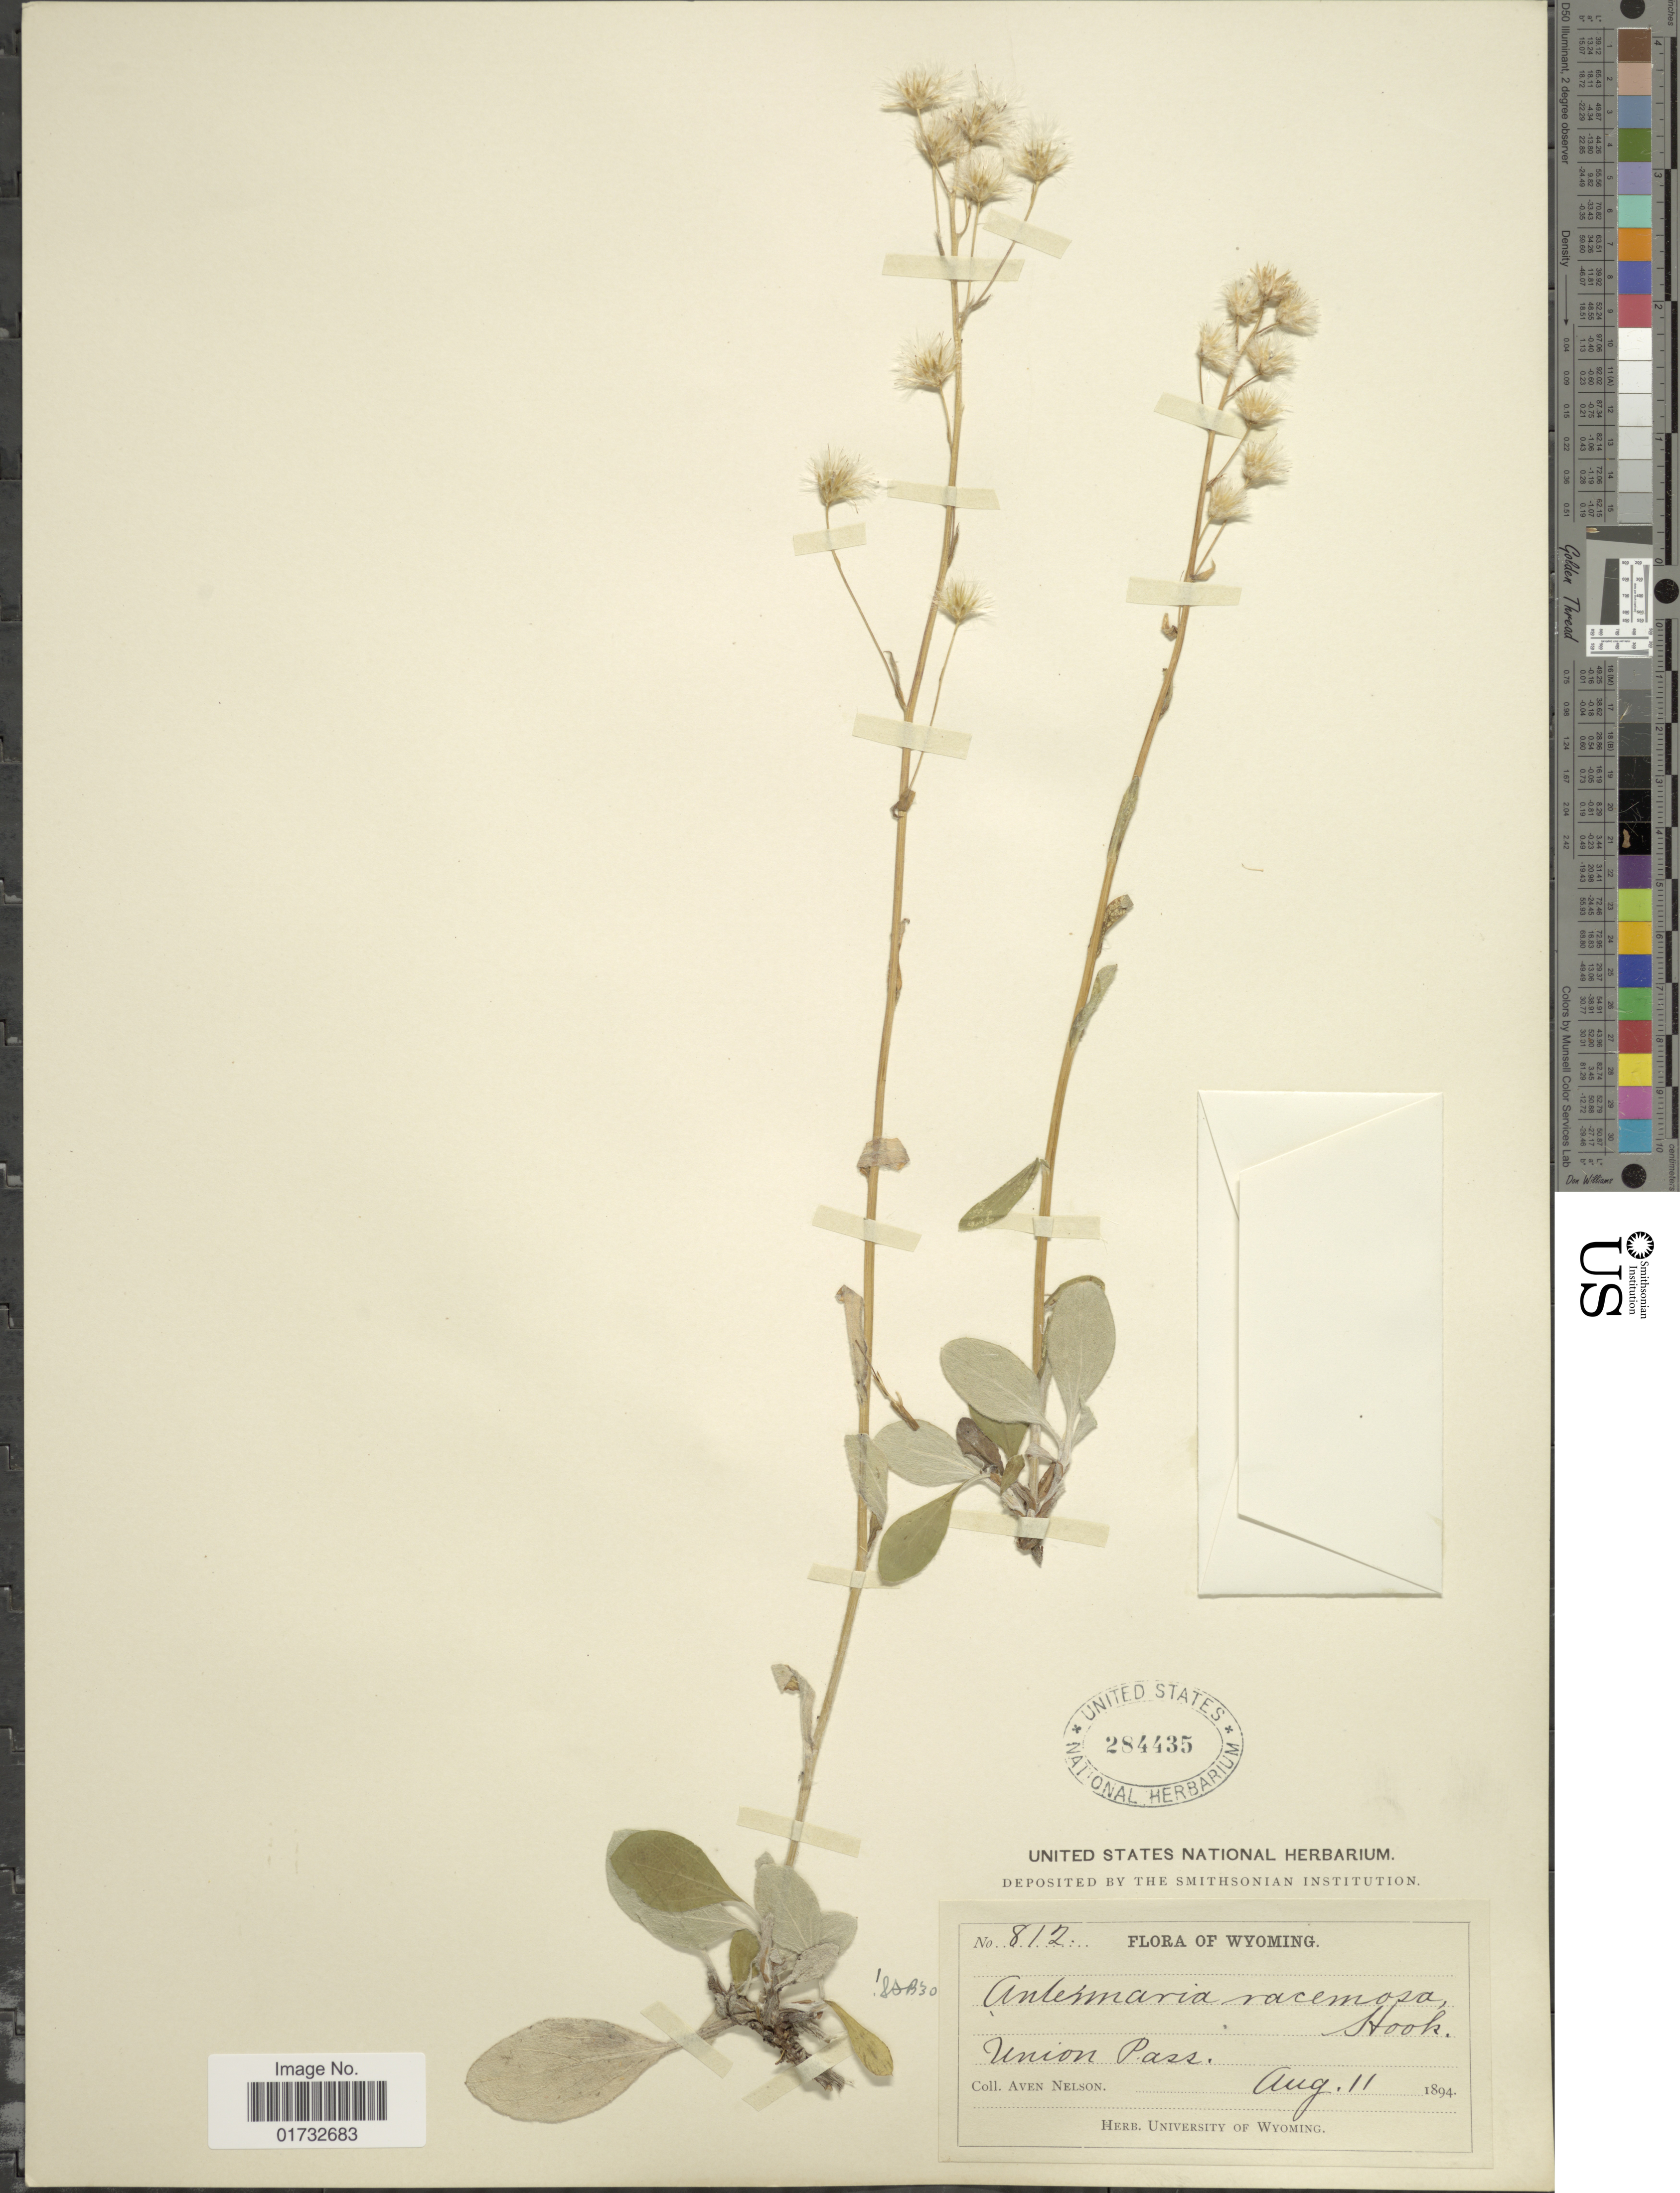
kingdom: Plantae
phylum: Tracheophyta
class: Magnoliopsida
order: Asterales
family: Asteraceae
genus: Antennaria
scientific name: Antennaria racemosa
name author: Hook.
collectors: A. Nelson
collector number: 812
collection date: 1894-08-11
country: United States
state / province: Wyoming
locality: Union Pass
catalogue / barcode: US 284435